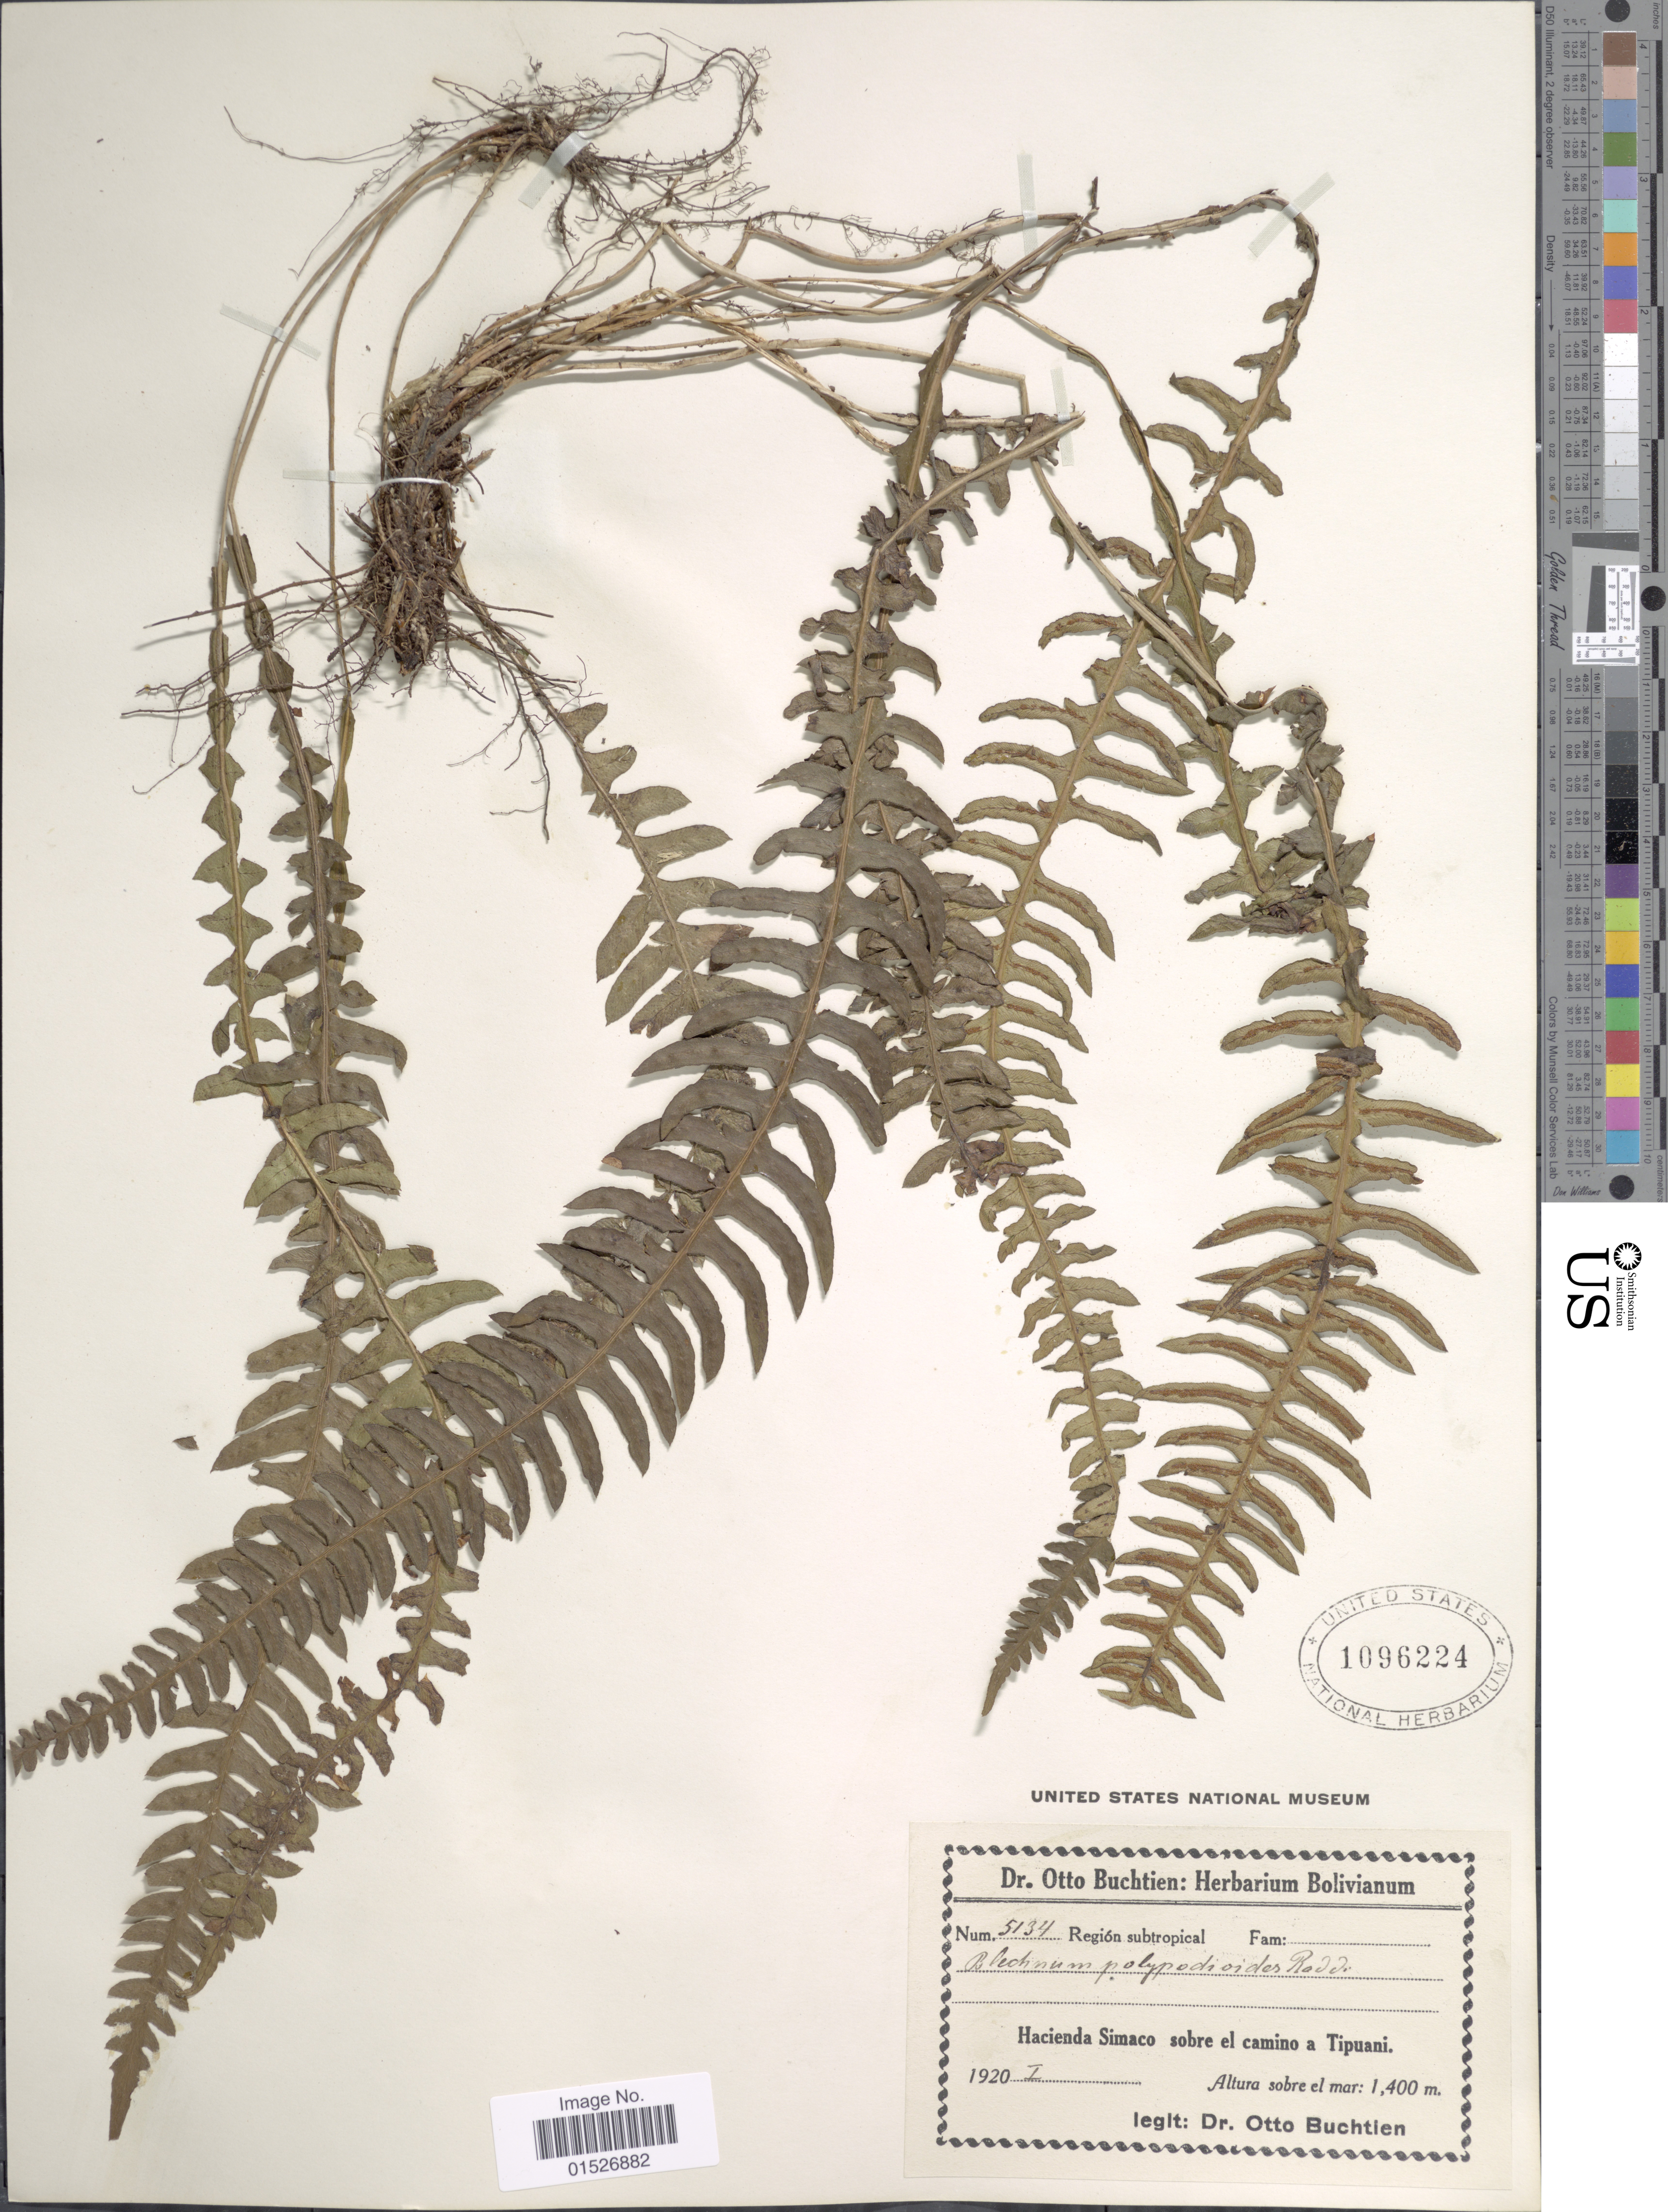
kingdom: Plantae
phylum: Tracheophyta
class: Polypodiopsida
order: Polypodiales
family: Blechnaceae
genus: Blechnum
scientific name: Blechnum polypodioides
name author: Raddi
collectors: O. Buchtien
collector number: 5134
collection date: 1920-01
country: Bolivia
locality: Region subtropical. Hacienda Simaco sobre el camino a Tipuani.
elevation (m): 1400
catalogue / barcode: US 1096224